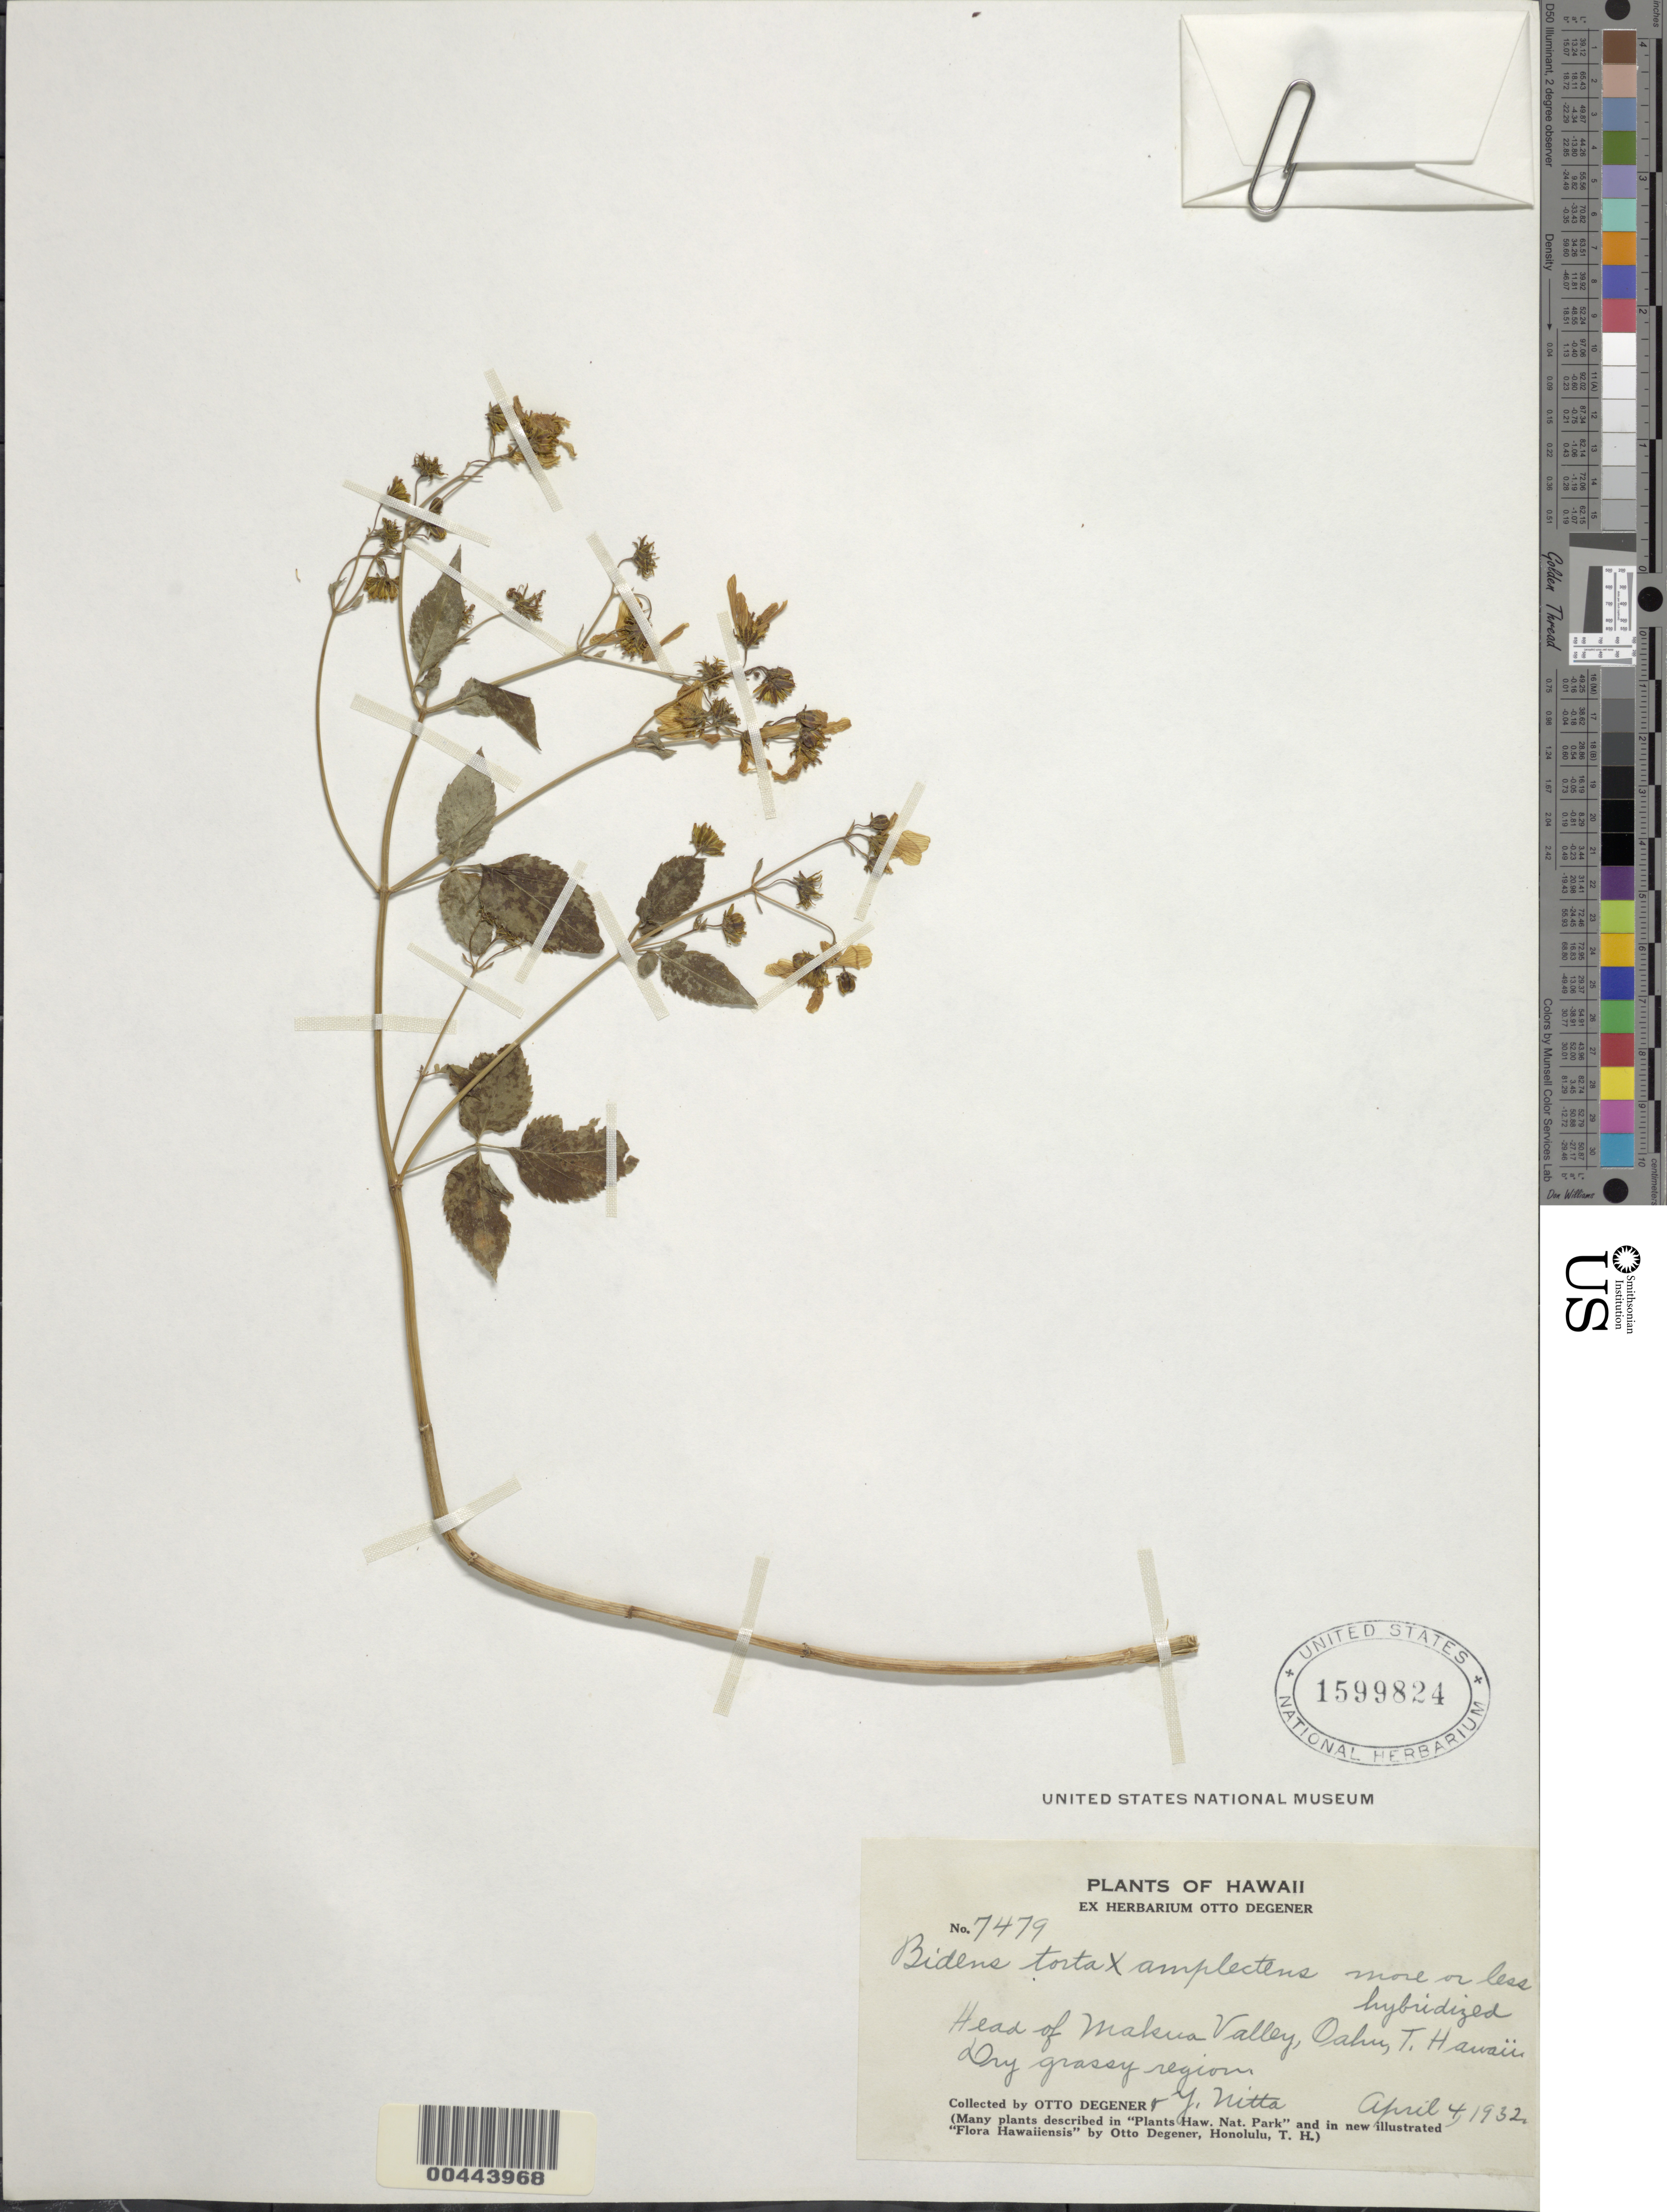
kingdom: Plantae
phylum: Tracheophyta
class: Magnoliopsida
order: Asterales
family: Asteraceae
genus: Bidens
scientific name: Bidens torta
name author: Sherff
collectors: O. Degener & Y. Nitta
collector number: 7479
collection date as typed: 4 Apr 1932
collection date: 1932-04-04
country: United States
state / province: Hawaii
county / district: Honolulu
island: Oahu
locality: Head of Makua Valley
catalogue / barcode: US 1599824